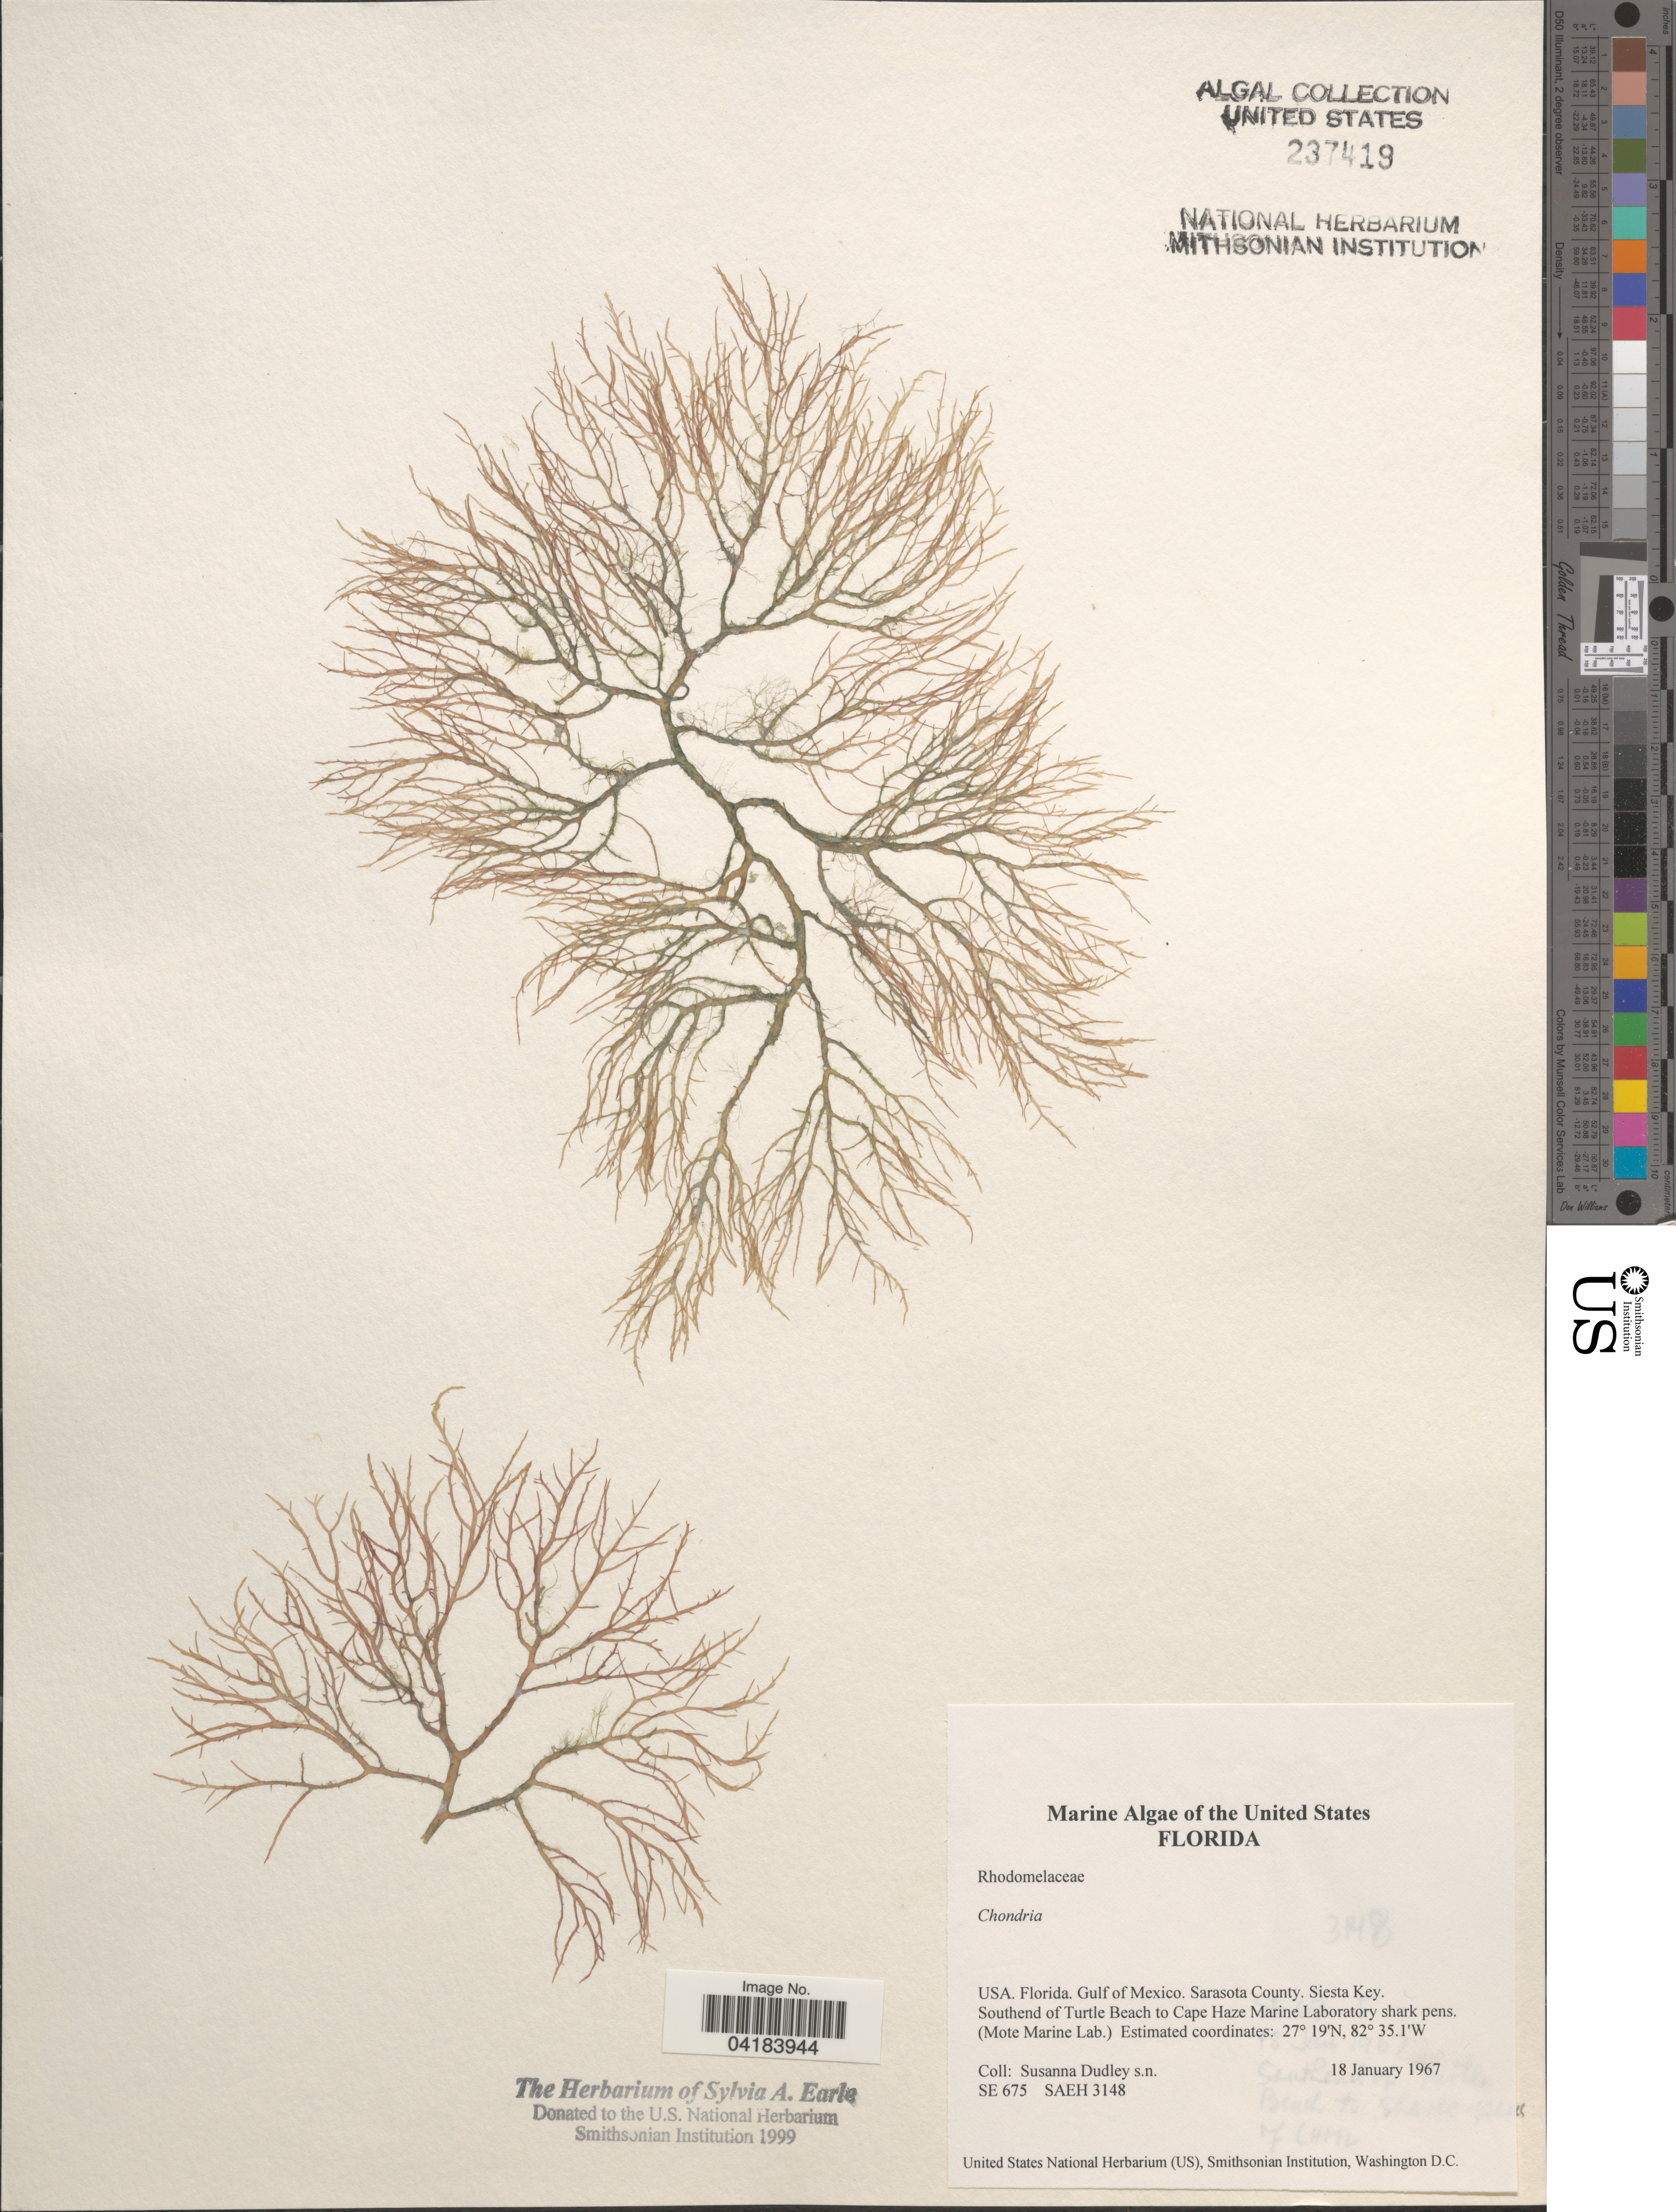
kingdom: Plantae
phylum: Rhodophyta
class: Florideophyceae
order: Ceramiales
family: Rhodomelaceae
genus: Chondria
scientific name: Chondria sp.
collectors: S. Dudley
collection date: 1967-01-18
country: United States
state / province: Florida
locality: Gulf of Mexico. Sarasota County. Siesta Key. Southend of Turtle Beach to Cape Haze Marine Laboratory shark pens. (Mote Marine Lab.).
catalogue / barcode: US 237419